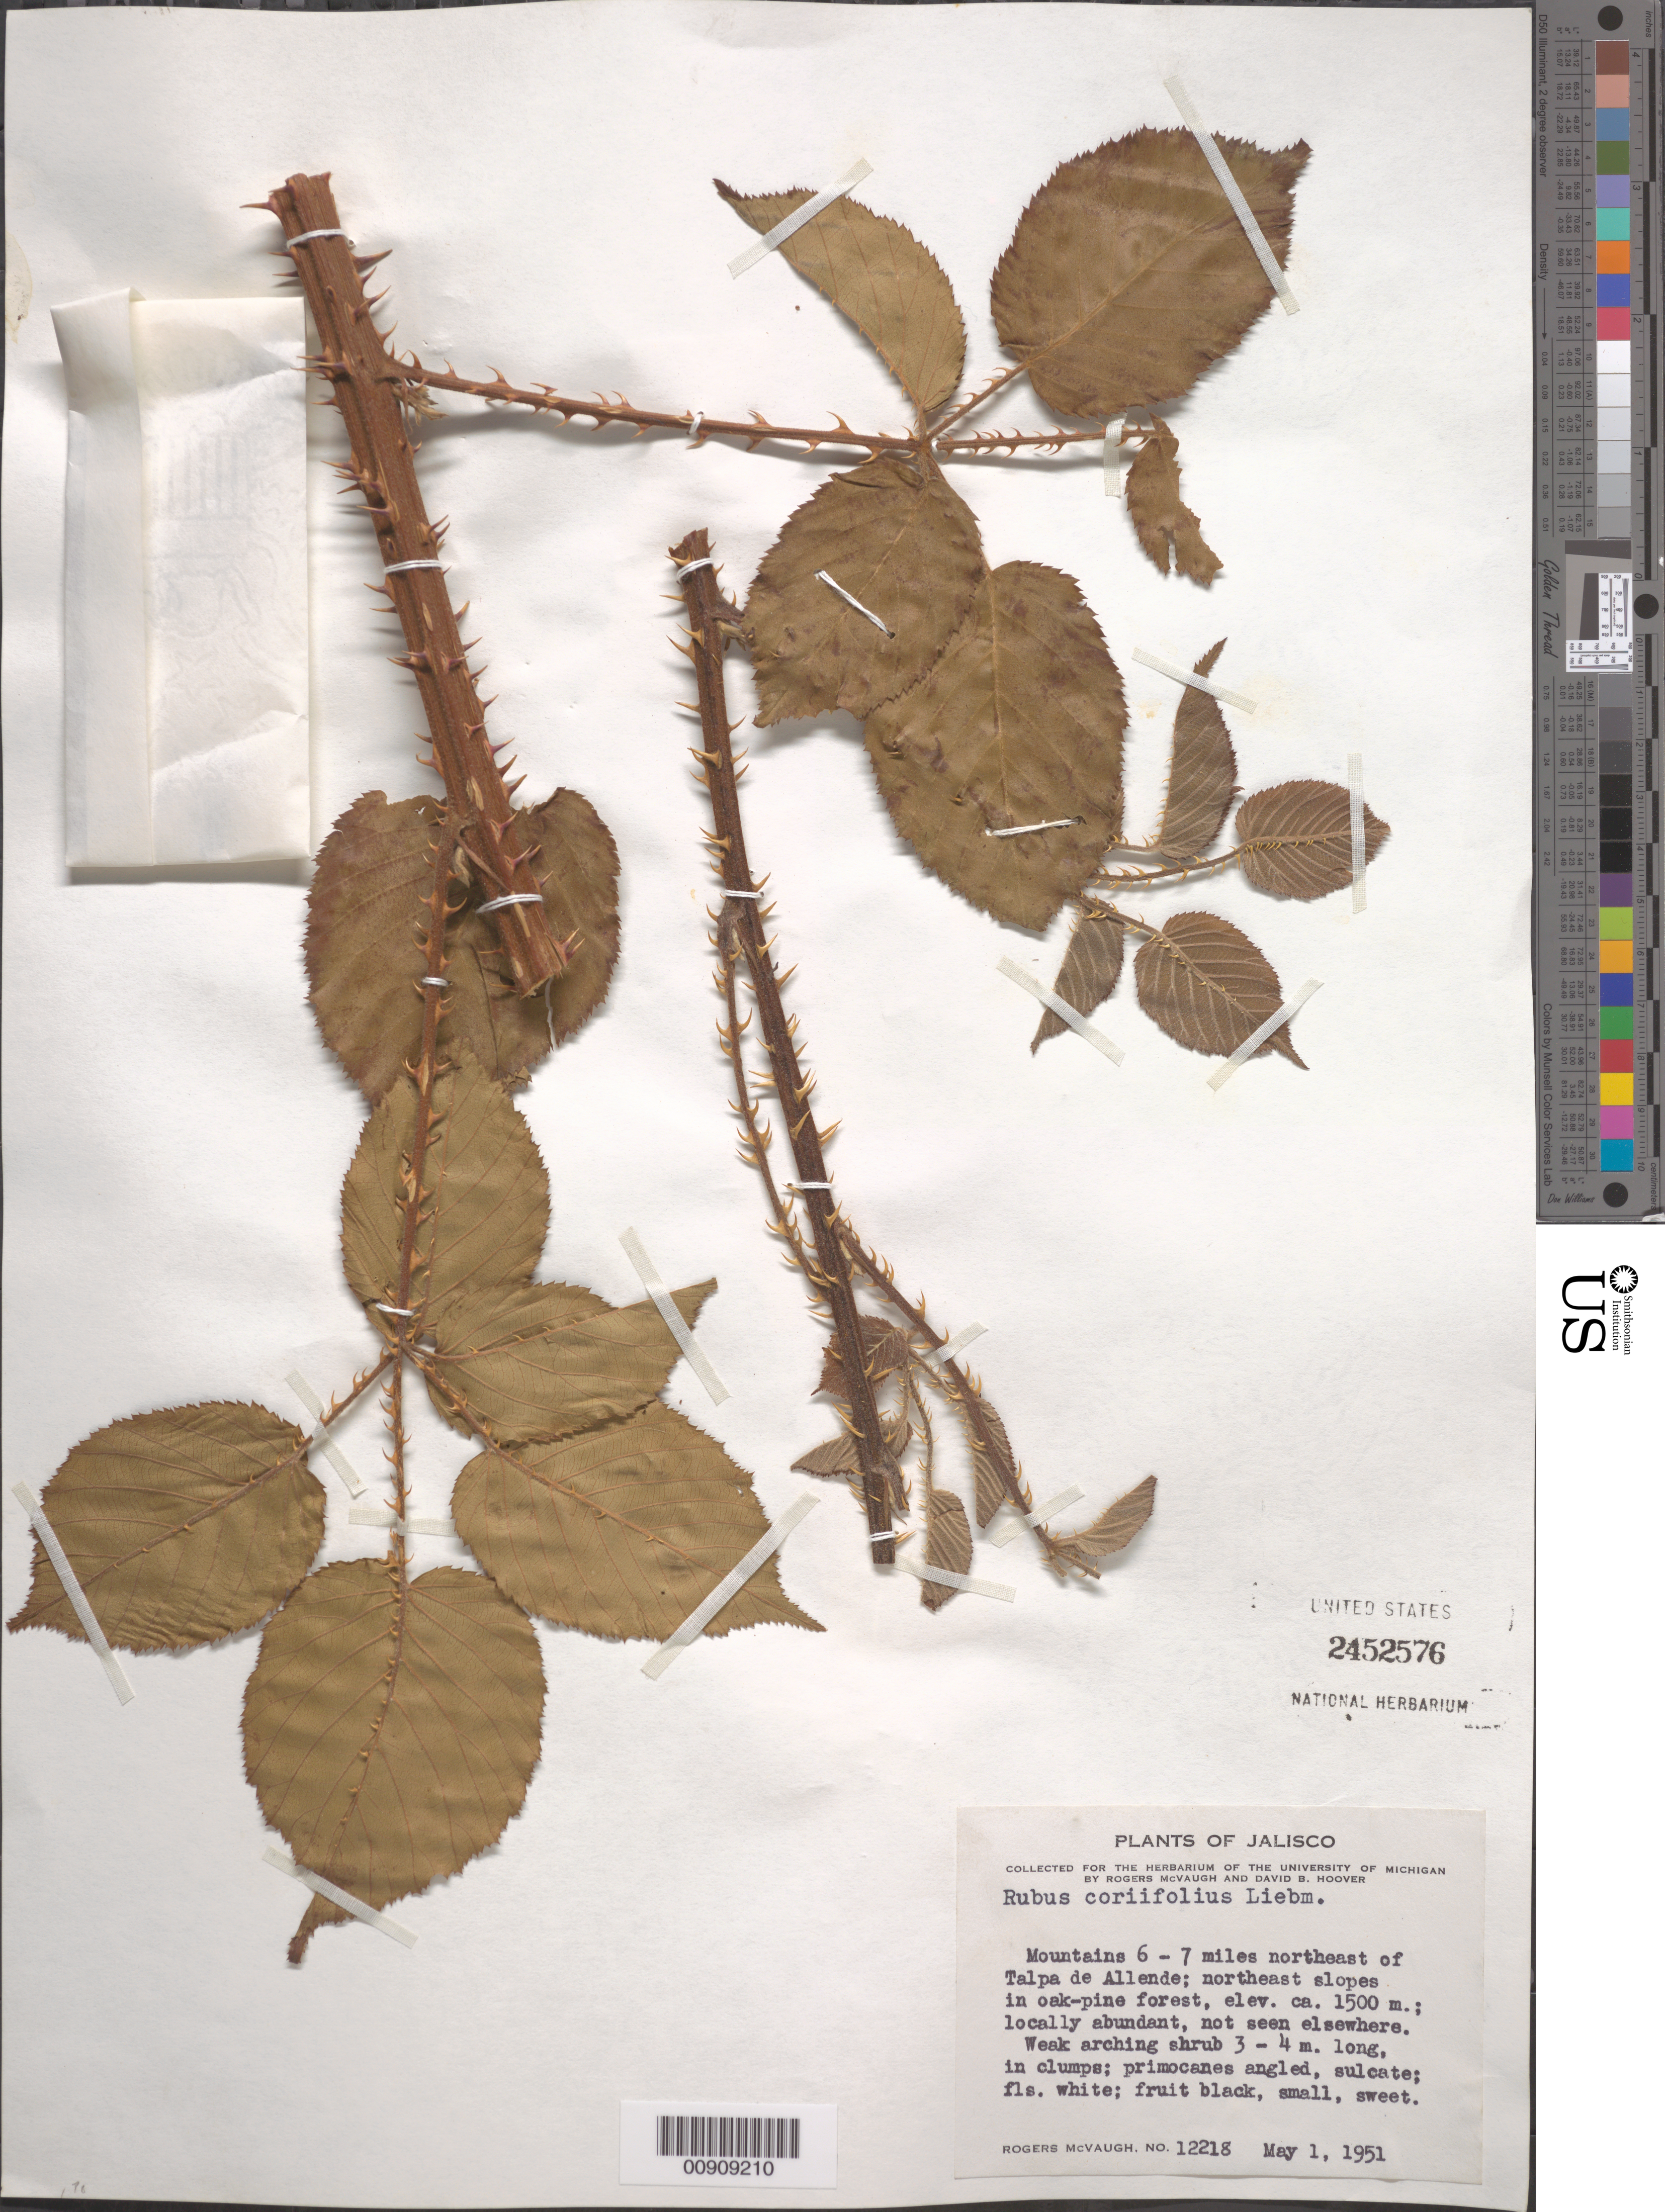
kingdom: Plantae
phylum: Tracheophyta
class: Magnoliopsida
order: Rosales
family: Rosaceae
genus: Rubus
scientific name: Rubus coriifolius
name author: Liebm.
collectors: R. McVaugh & D. B. Hoover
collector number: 12218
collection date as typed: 01 May 1951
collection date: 1951-05-01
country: Mexico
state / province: Jalisco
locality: Mountains 6 - 7 miles northeast of Talpa de Allende.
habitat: Northeast slopes in oak-pine forest.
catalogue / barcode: US 2452576